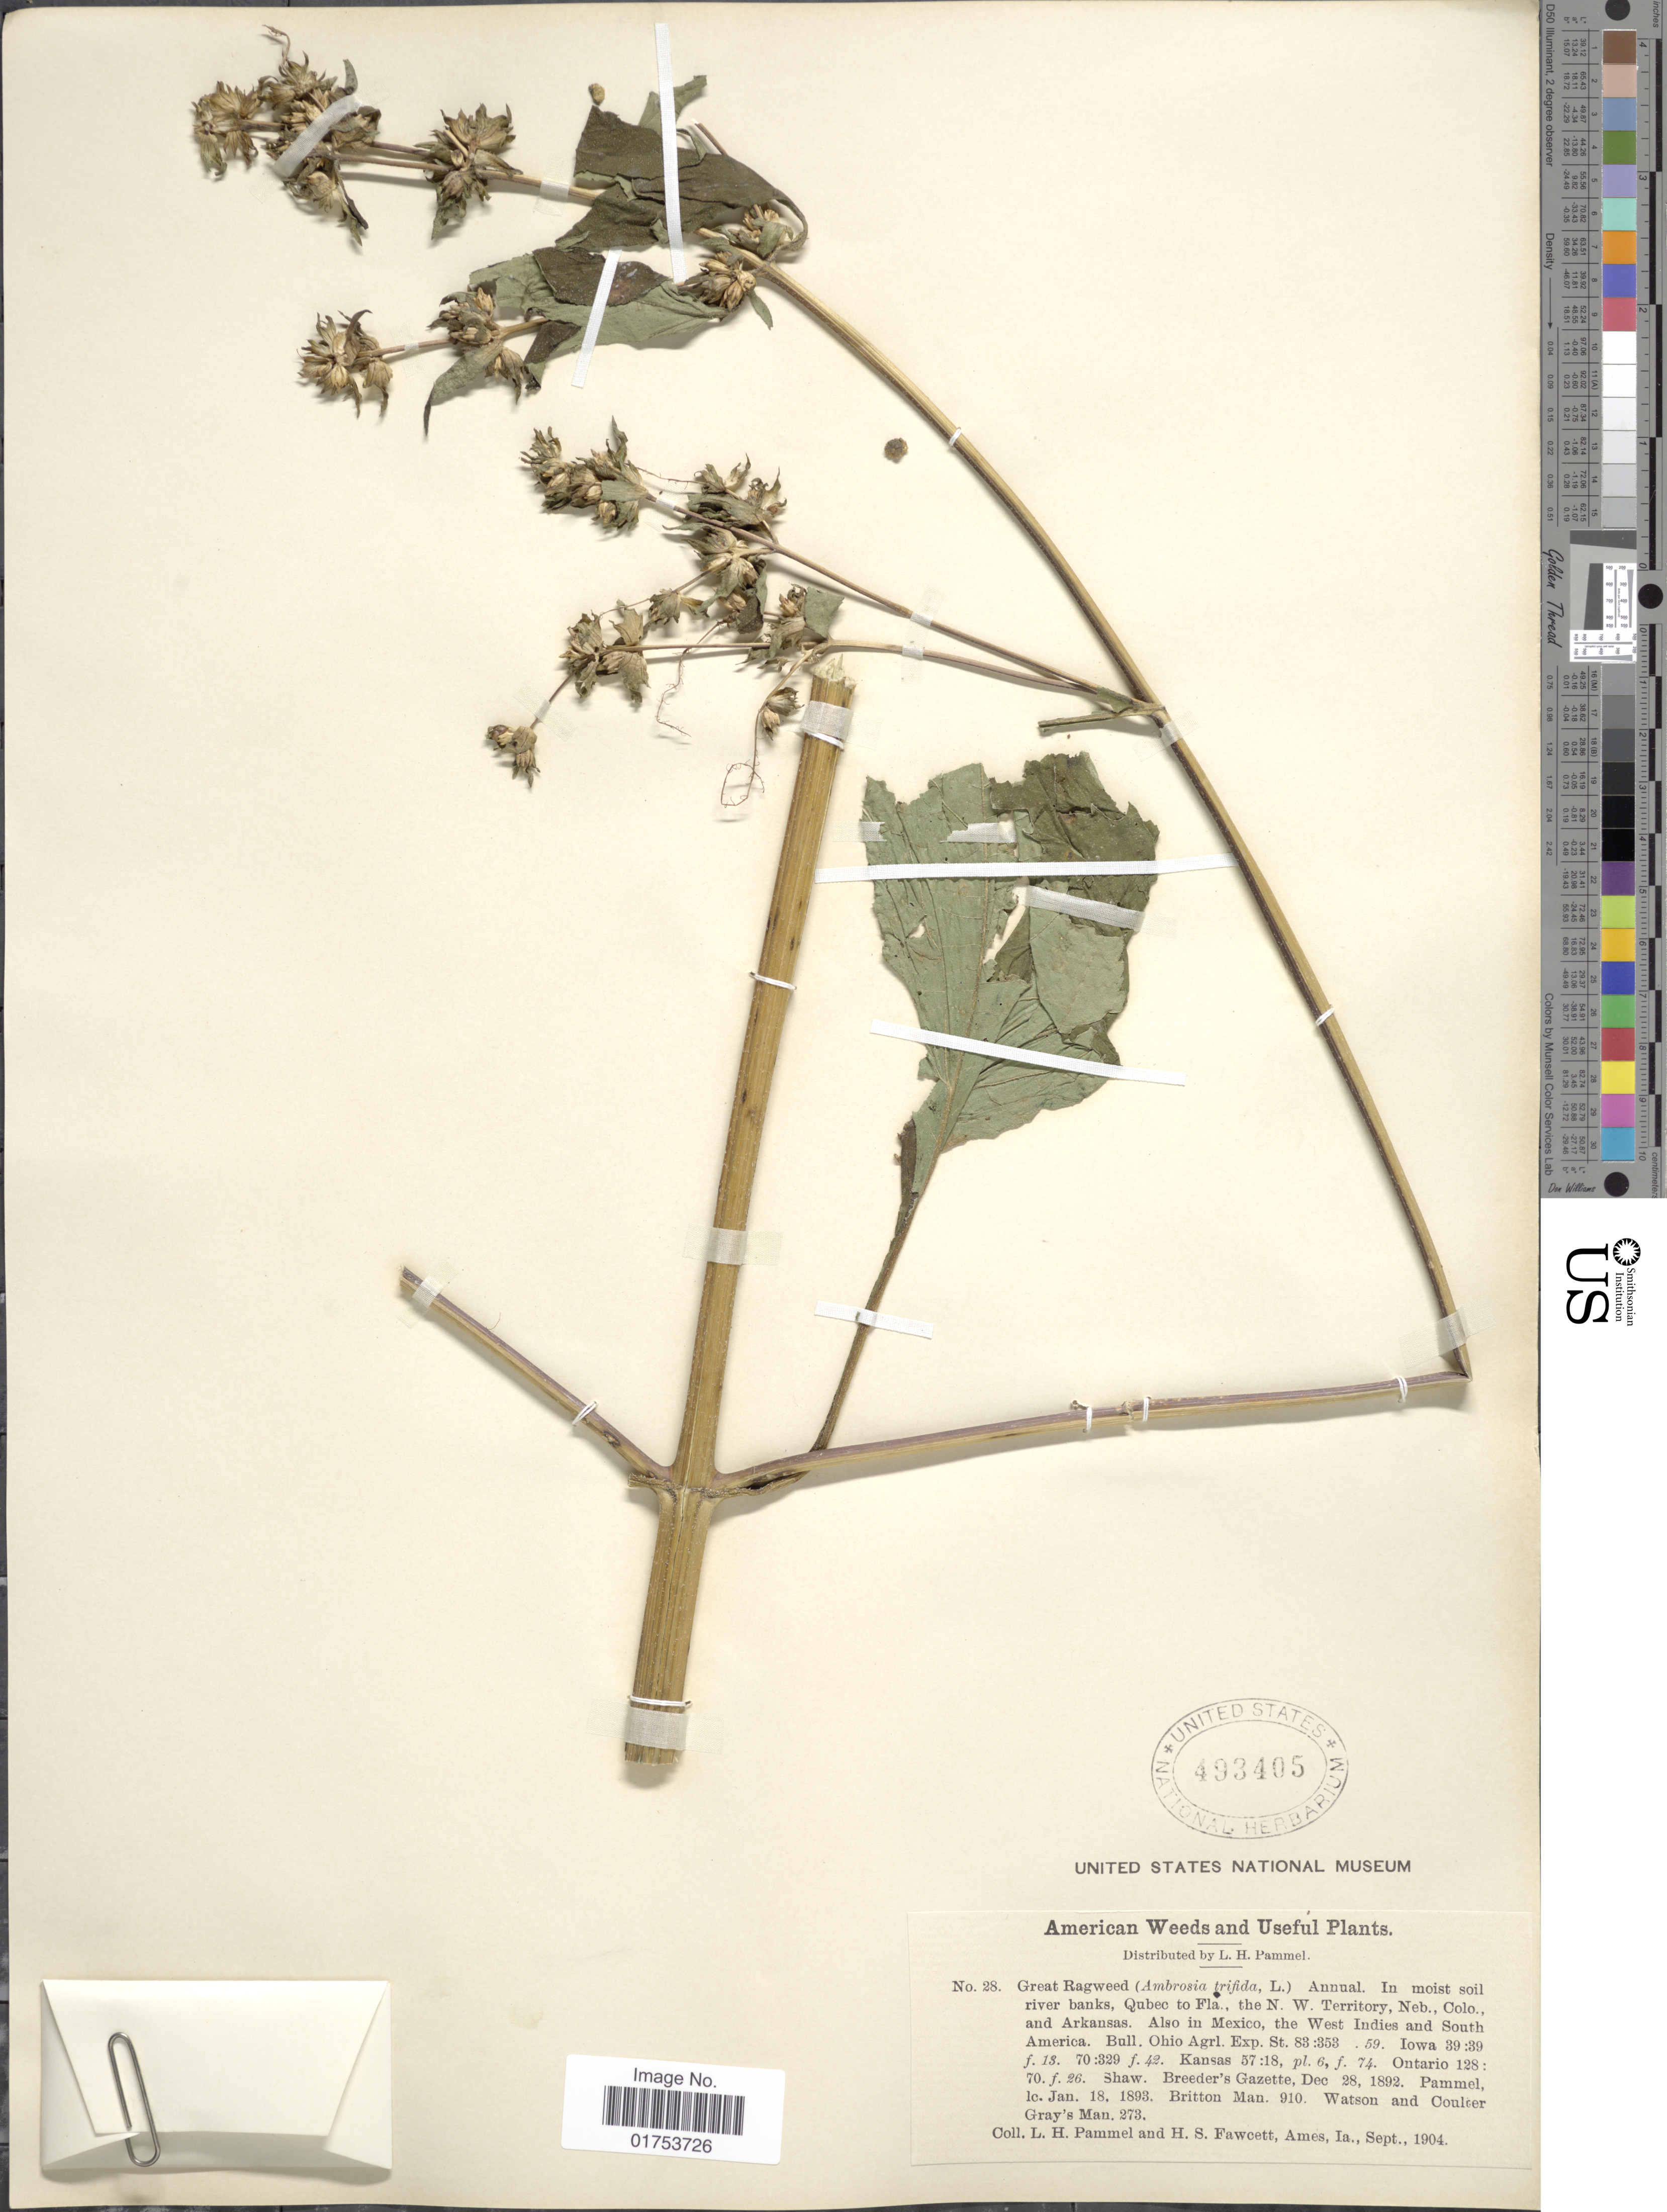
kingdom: Plantae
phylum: Tracheophyta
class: Magnoliopsida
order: Asterales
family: Asteraceae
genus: Ambrosia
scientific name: Ambrosia trifida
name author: L.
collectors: L. Pammel, H. Fawcett & -- Ames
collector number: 28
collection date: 1904-09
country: United States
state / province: Iowa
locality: In moist soil river banks, Qubec to Fla., the N.W. Territory, Neb., Colo., and Arkansas. Also in Mexico, the West Indies and South America [unsure placement]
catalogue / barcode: US 493405